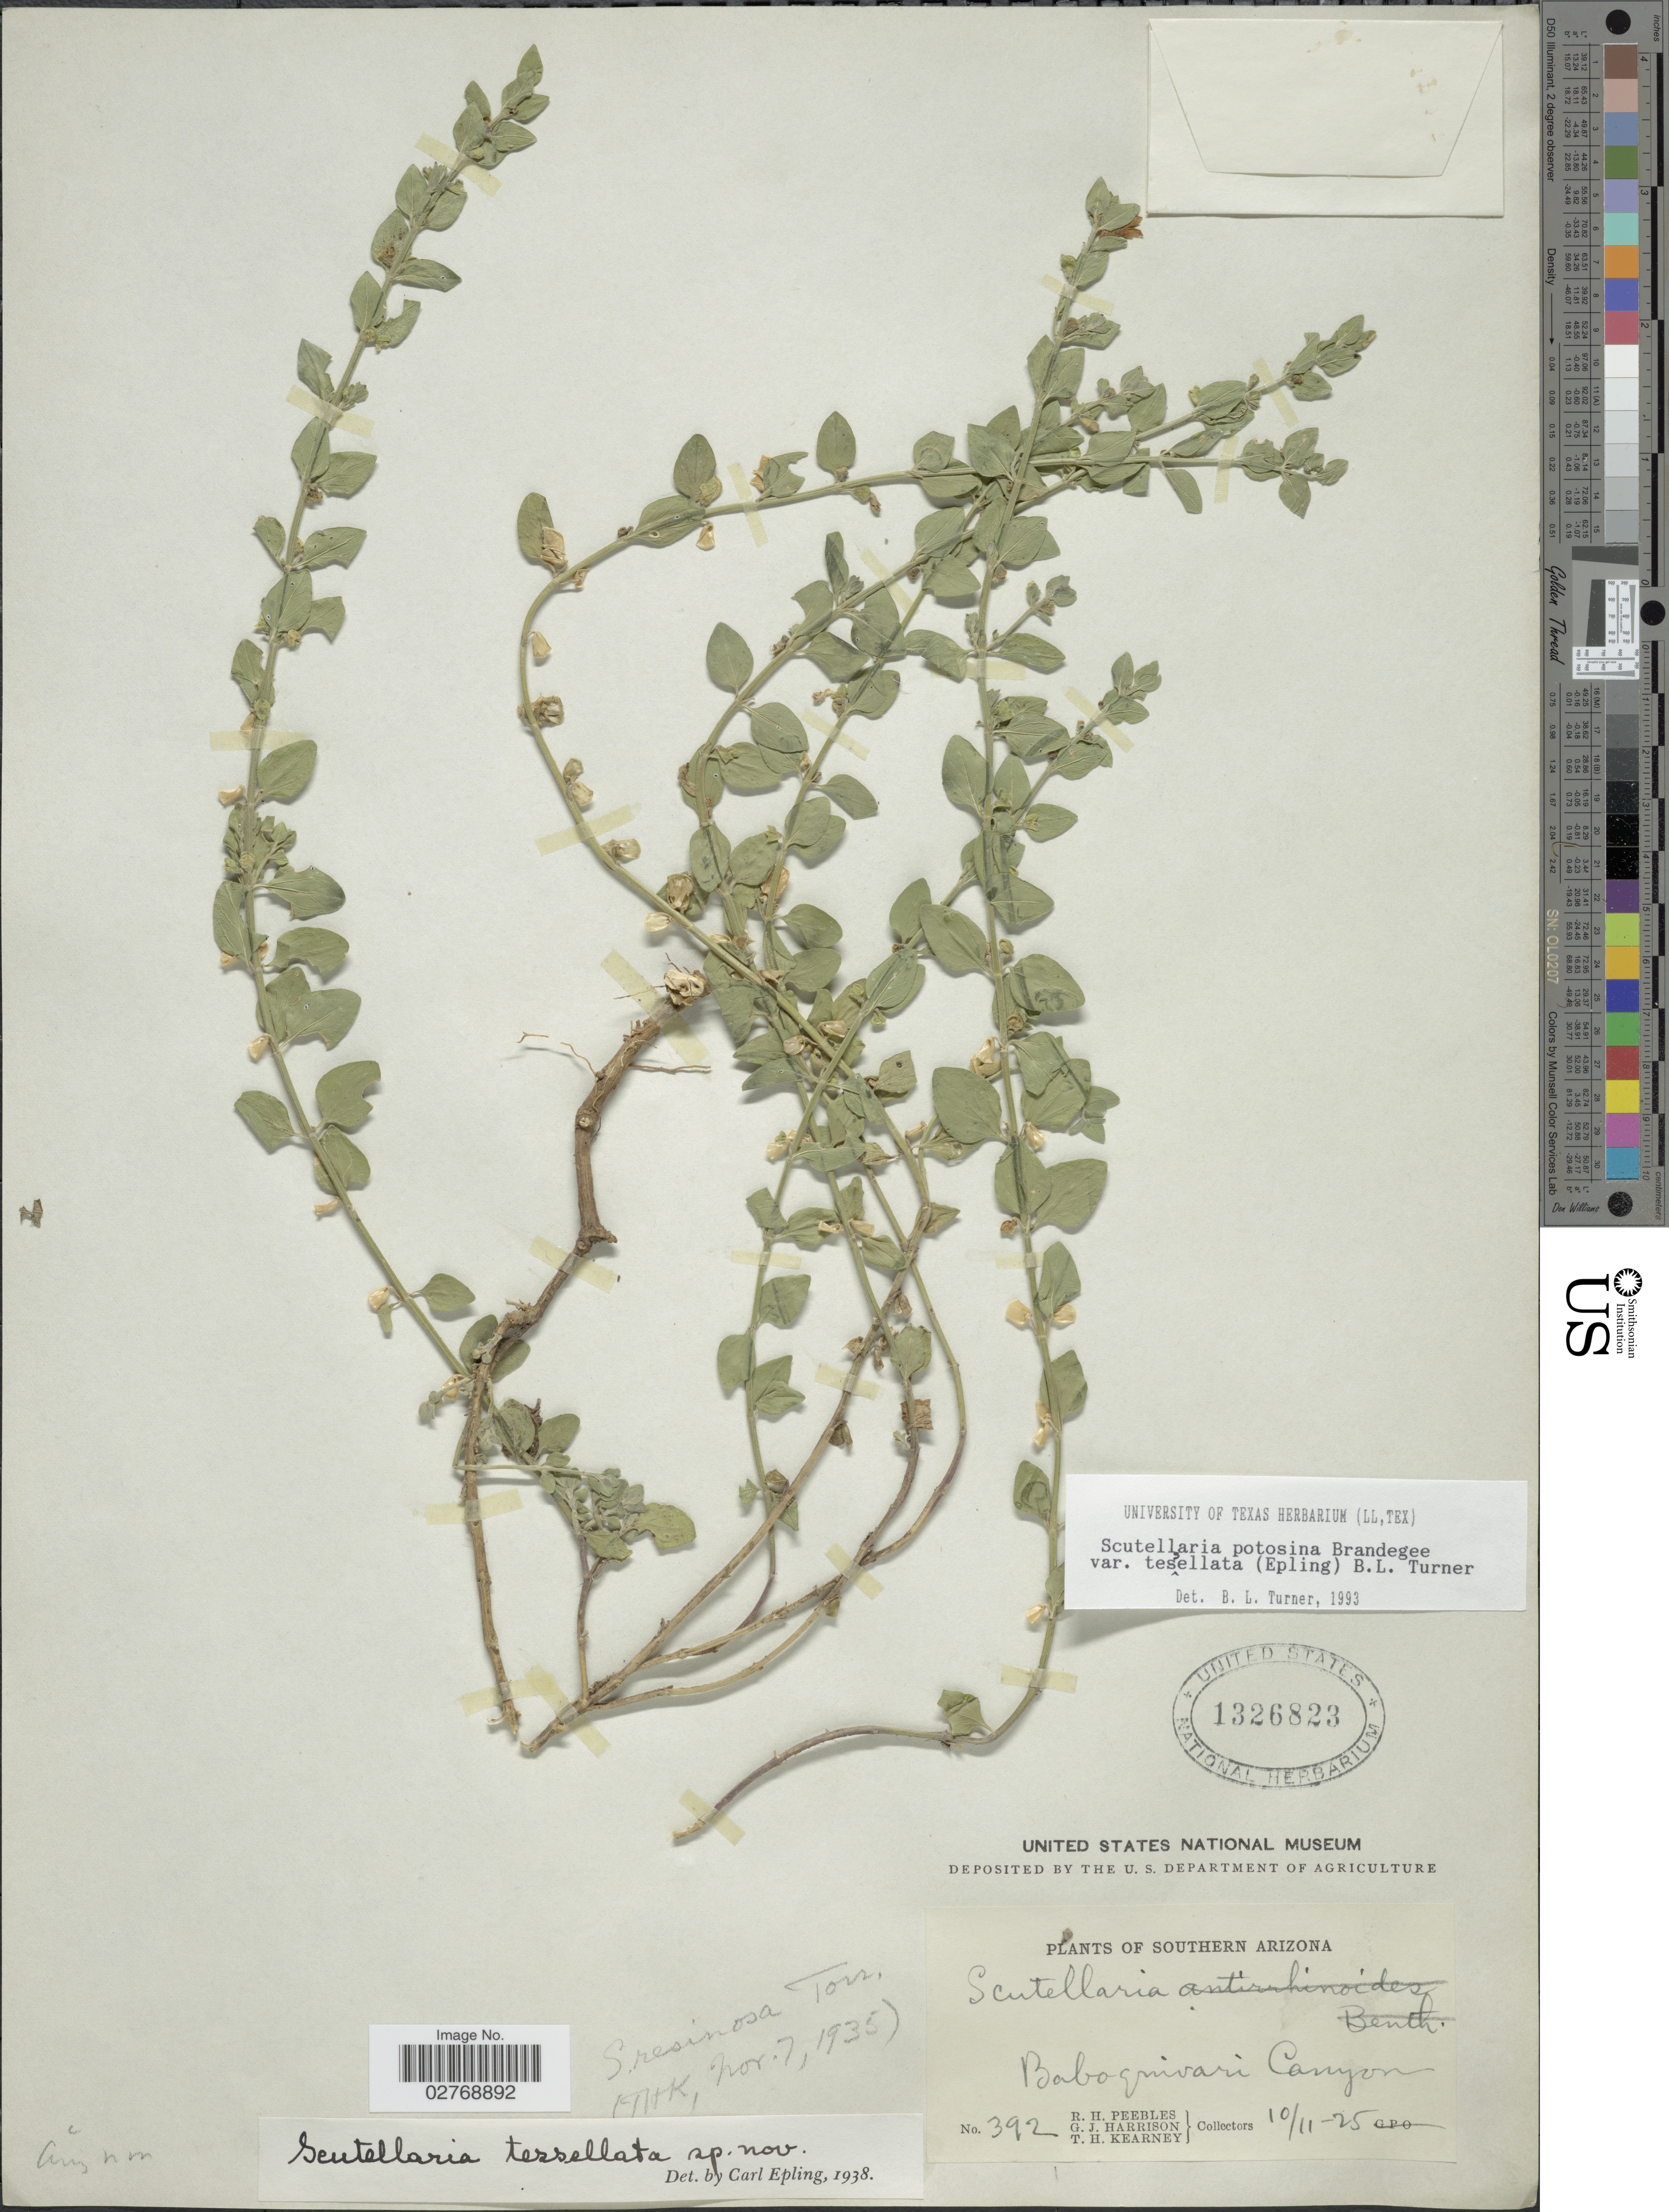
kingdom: Plantae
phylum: Tracheophyta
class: Magnoliopsida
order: Lamiales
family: Lamiaceae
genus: Scutellaria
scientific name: Scutellaria potosina var. tessellata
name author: Brandegee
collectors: R. H. Peebles, G. J. Harrison & T. H. Kearney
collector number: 392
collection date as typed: Transcribed d/m/y: 11/10/25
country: United States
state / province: Arizona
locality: Southern Arizona. Baboquivari Canyon.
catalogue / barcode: US 1326823